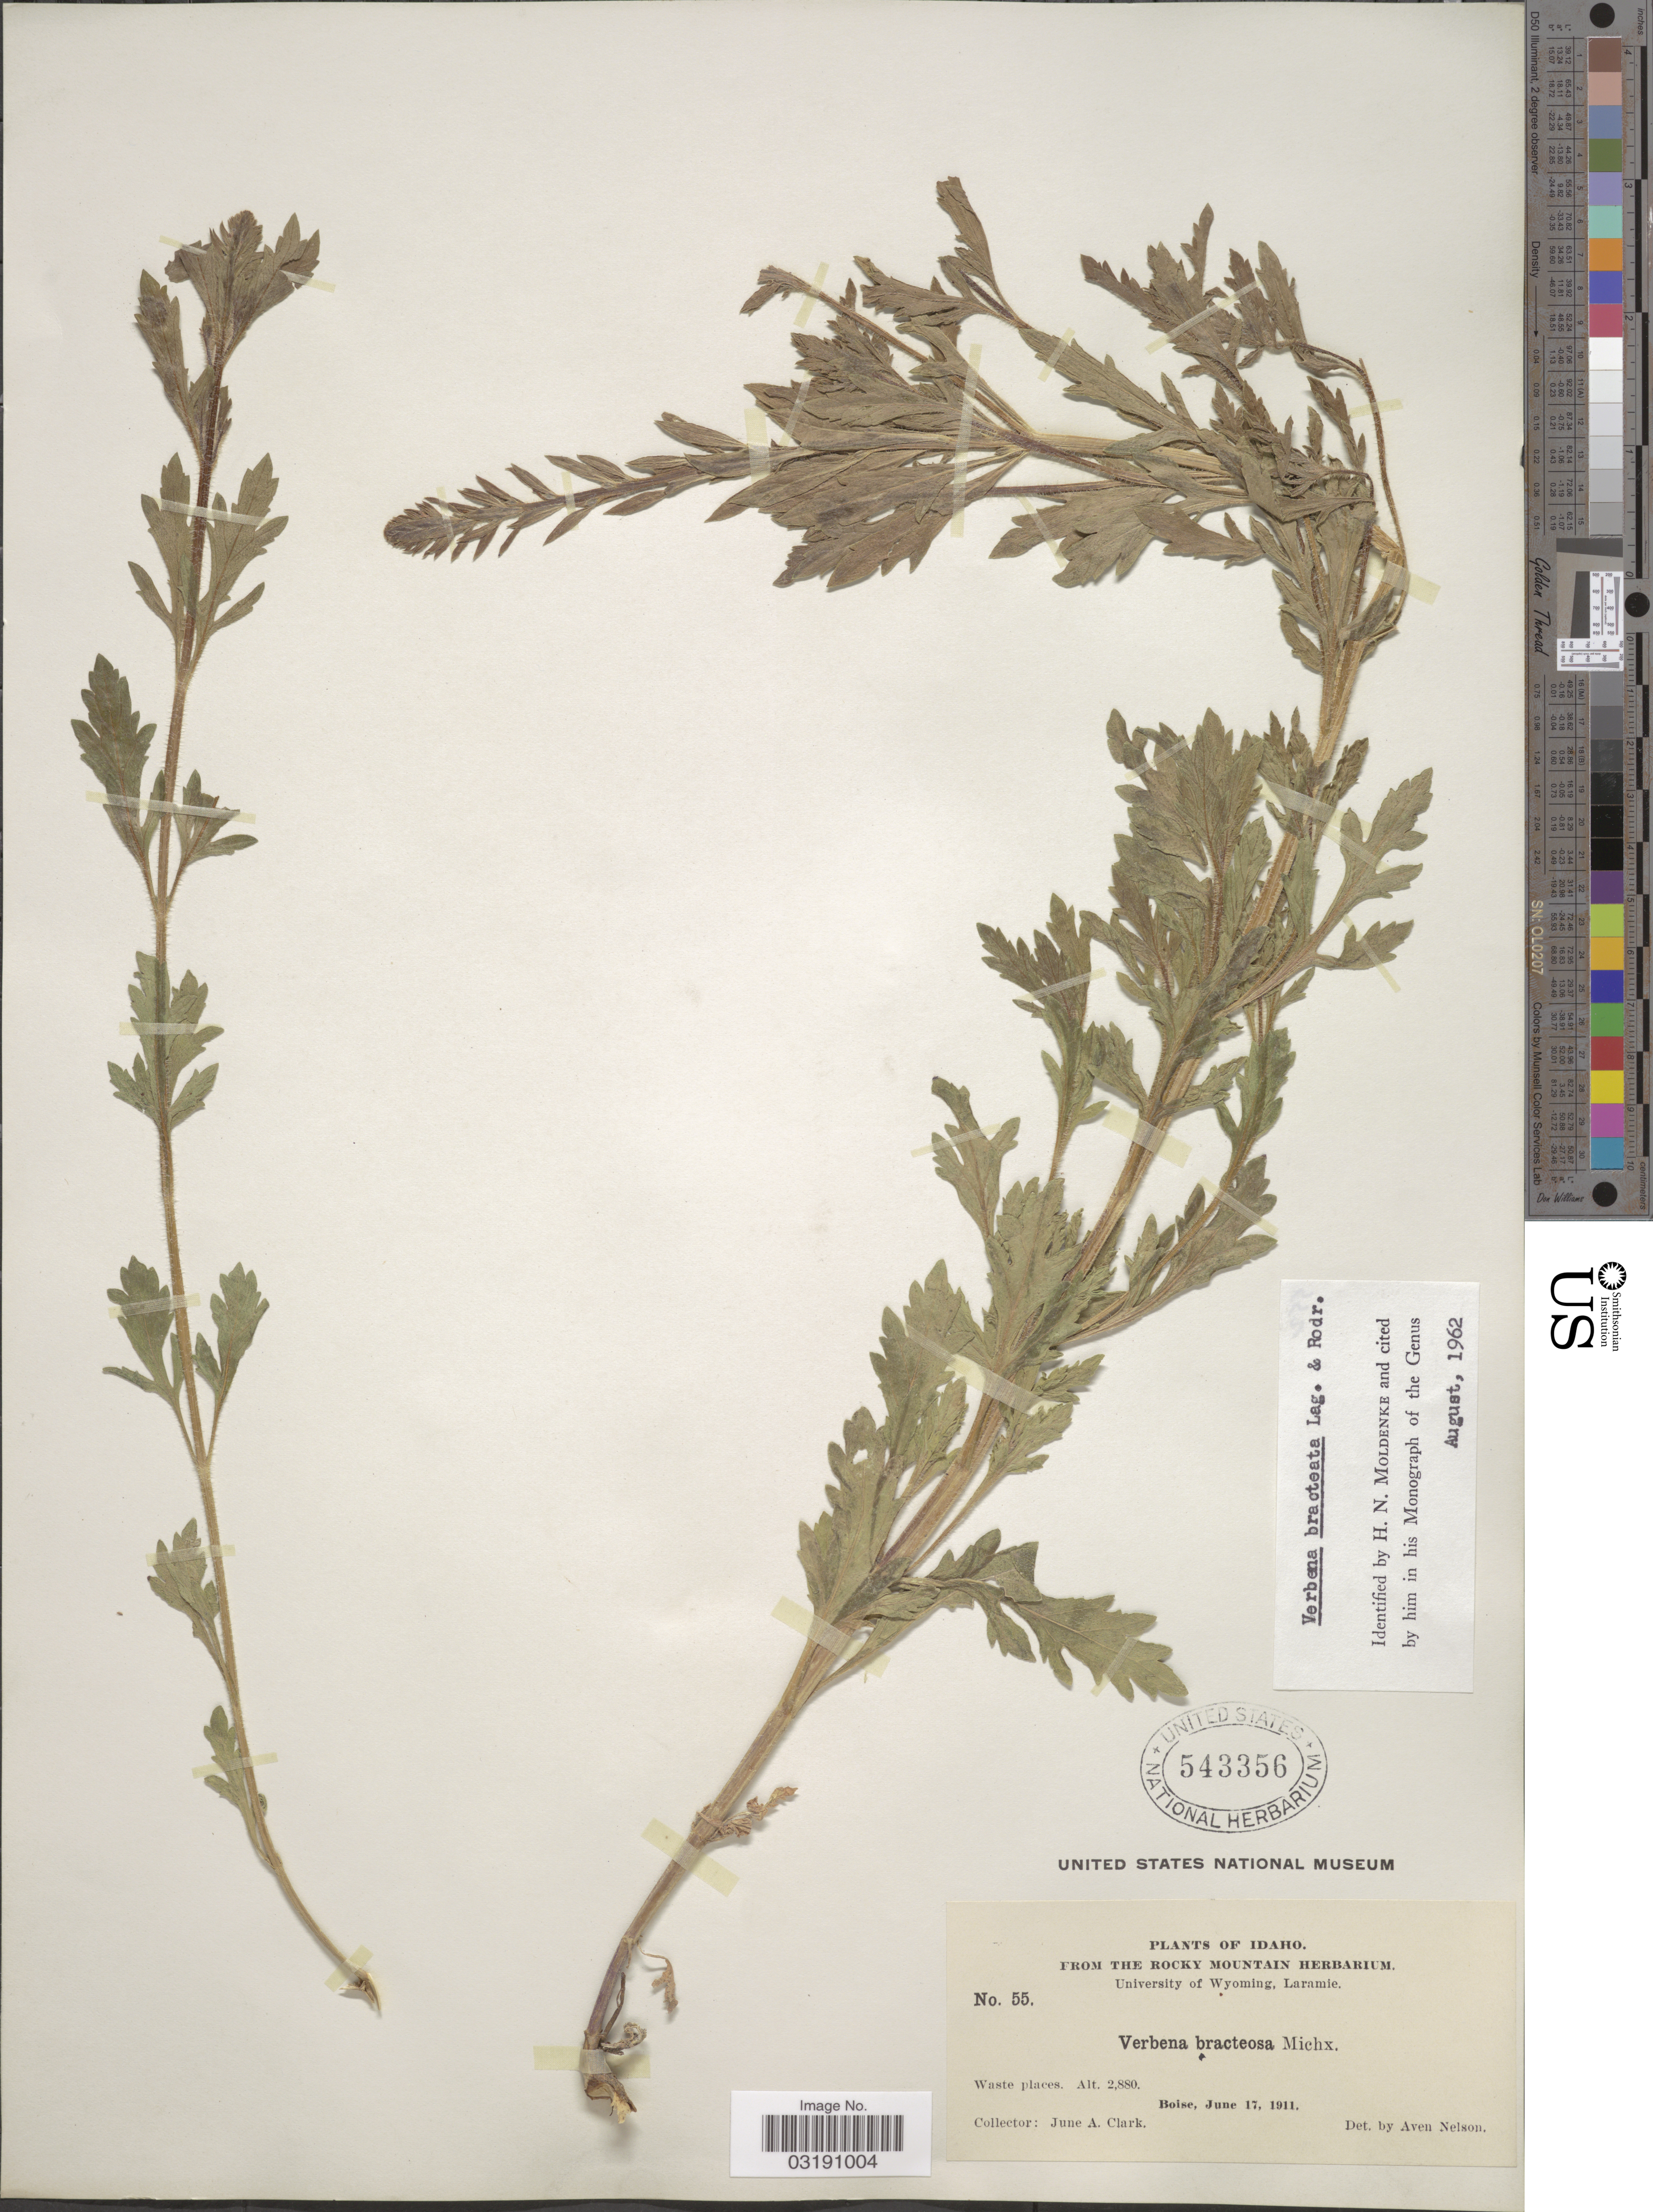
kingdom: Plantae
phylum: Tracheophyta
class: Magnoliopsida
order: Lamiales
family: Verbenaceae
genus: Verbena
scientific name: Verbena bracteata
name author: Cav. ex Lag. & Rodr.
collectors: J. A. Clark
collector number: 55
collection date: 1911-06-17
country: United States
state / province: Idaho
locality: Boise.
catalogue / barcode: US 543356